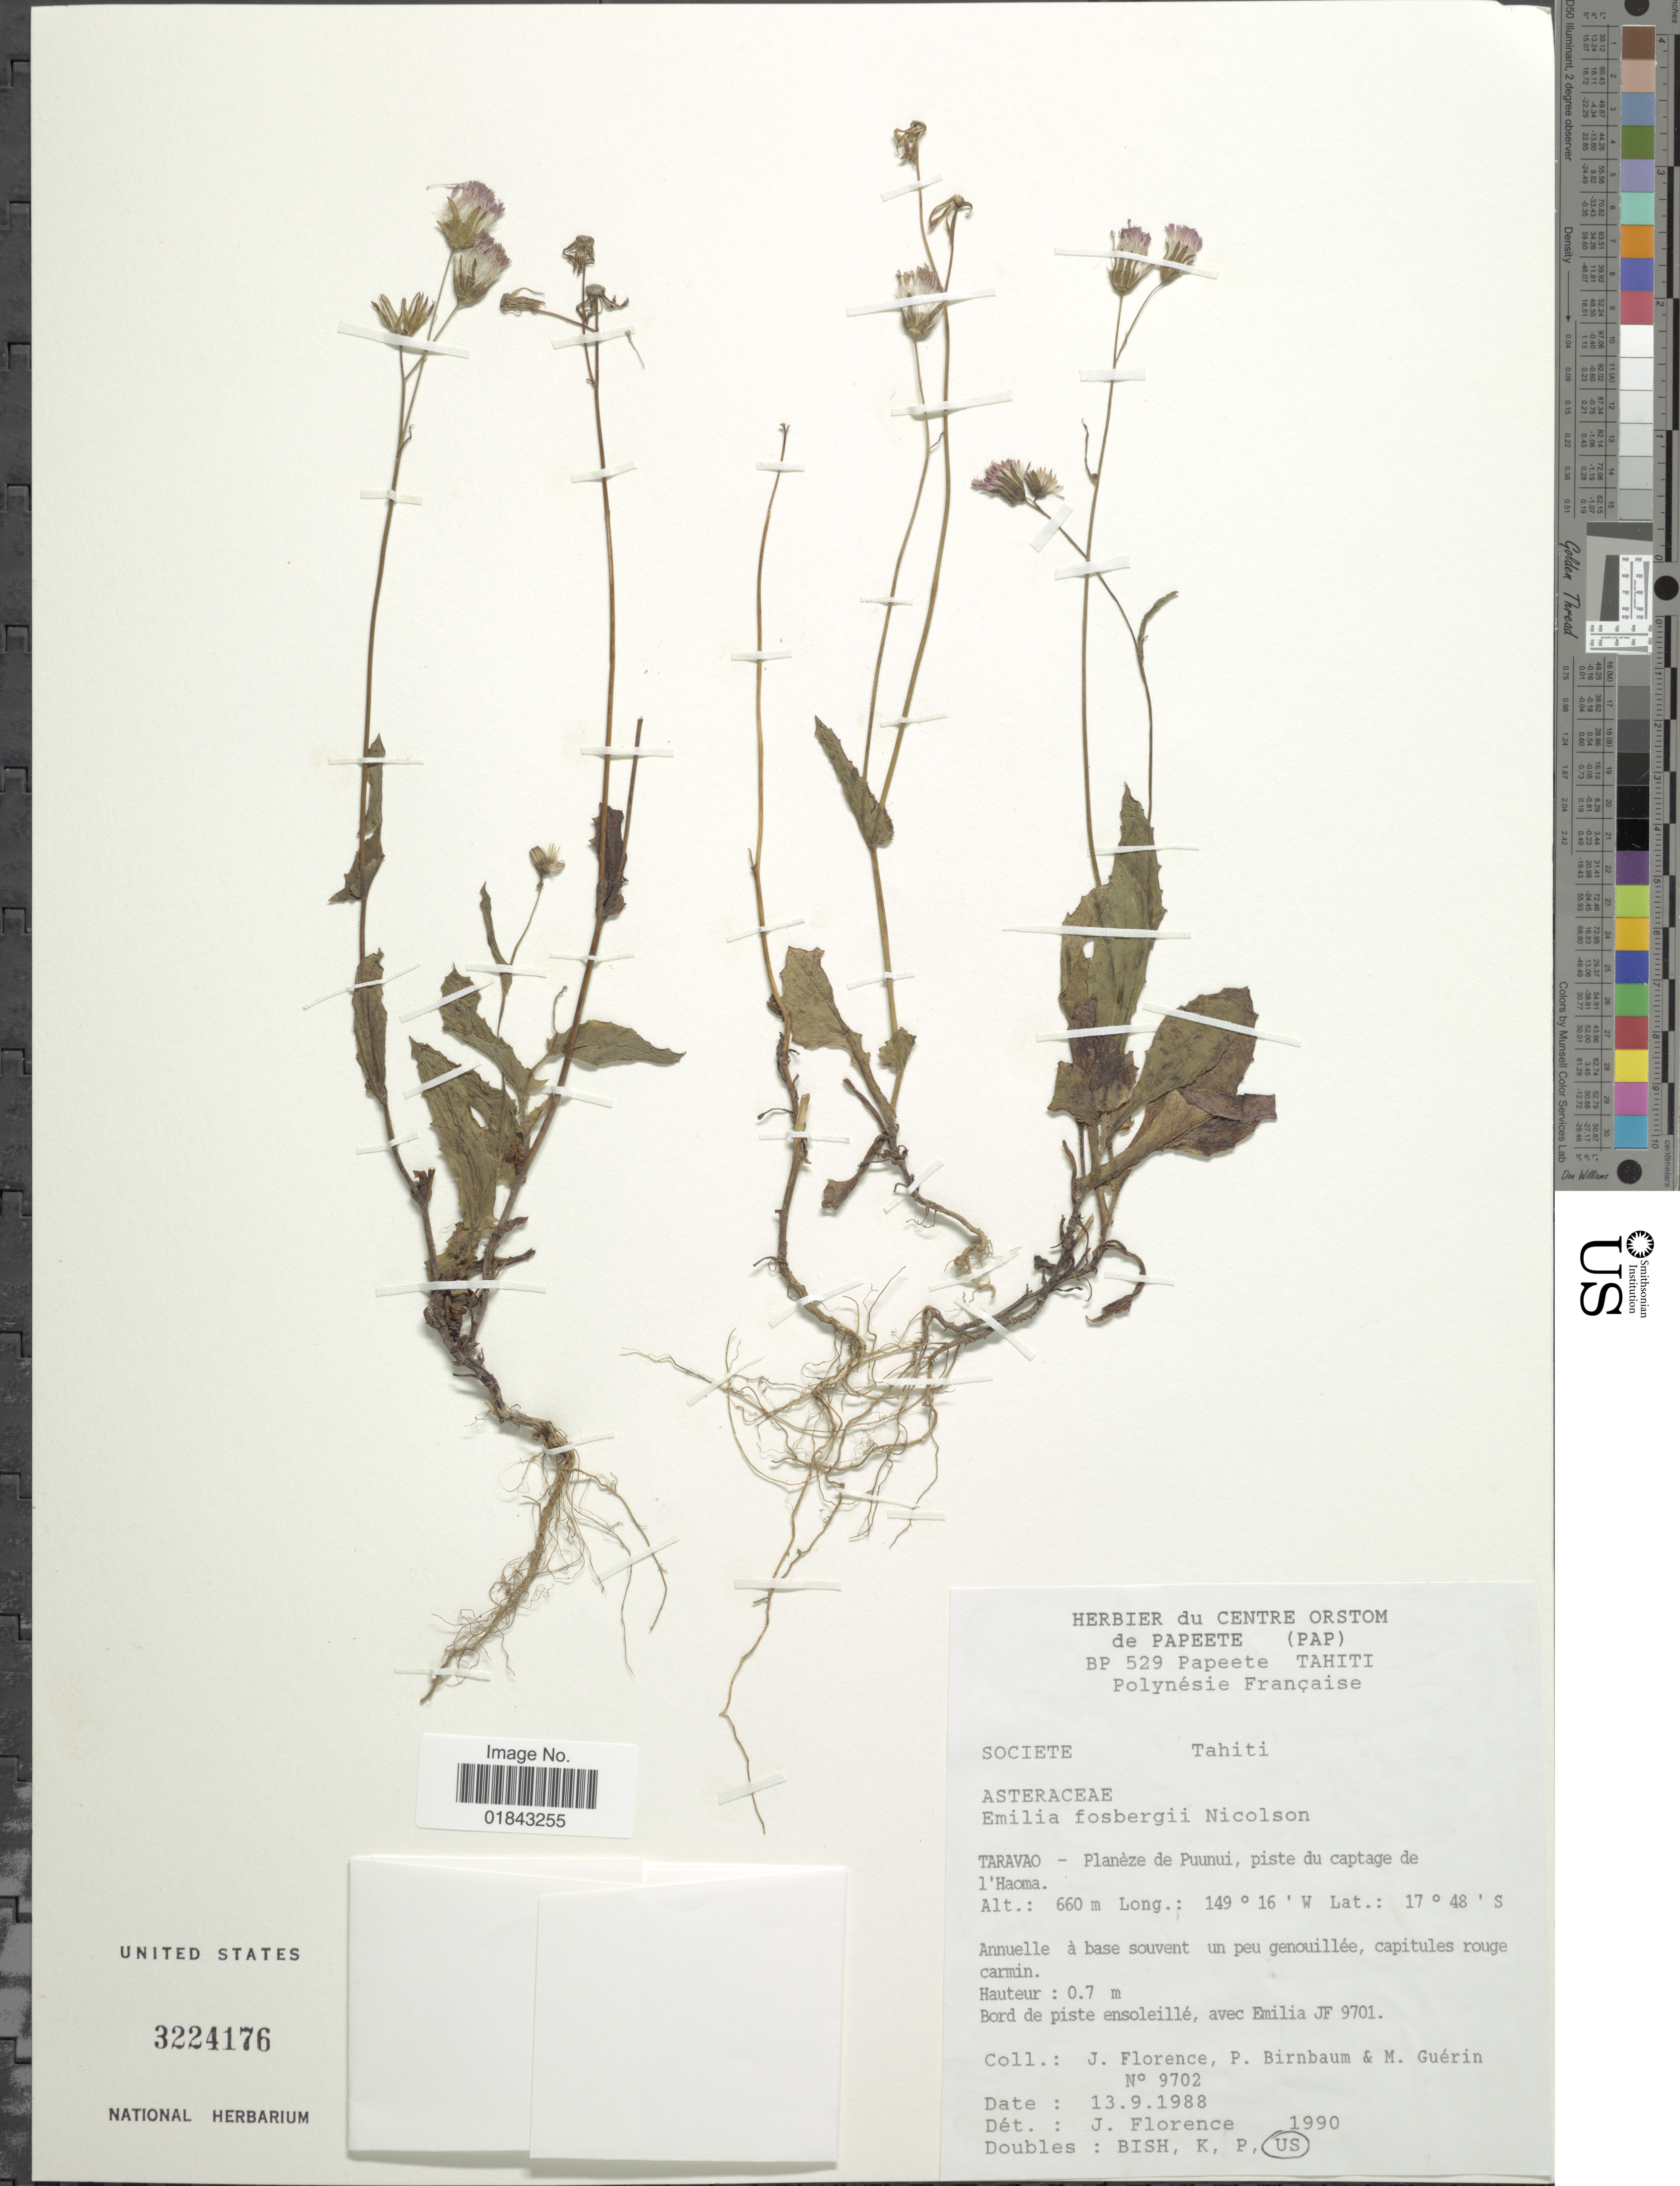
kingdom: Plantae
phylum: Tracheophyta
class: Magnoliopsida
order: Asterales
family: Asteraceae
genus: Emilia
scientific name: Emilia fosbergii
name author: Nicolson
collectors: J. Florence, P. Birnbaum & M. Guérin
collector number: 9702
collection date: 1988-09-13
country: French Polynesia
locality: Tahiti, Taravao, Planéze de Puunui, piste du captage de l'Haoma, bord de piste enoleillé, avec Emilia JF 9701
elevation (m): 660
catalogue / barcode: US 3224176